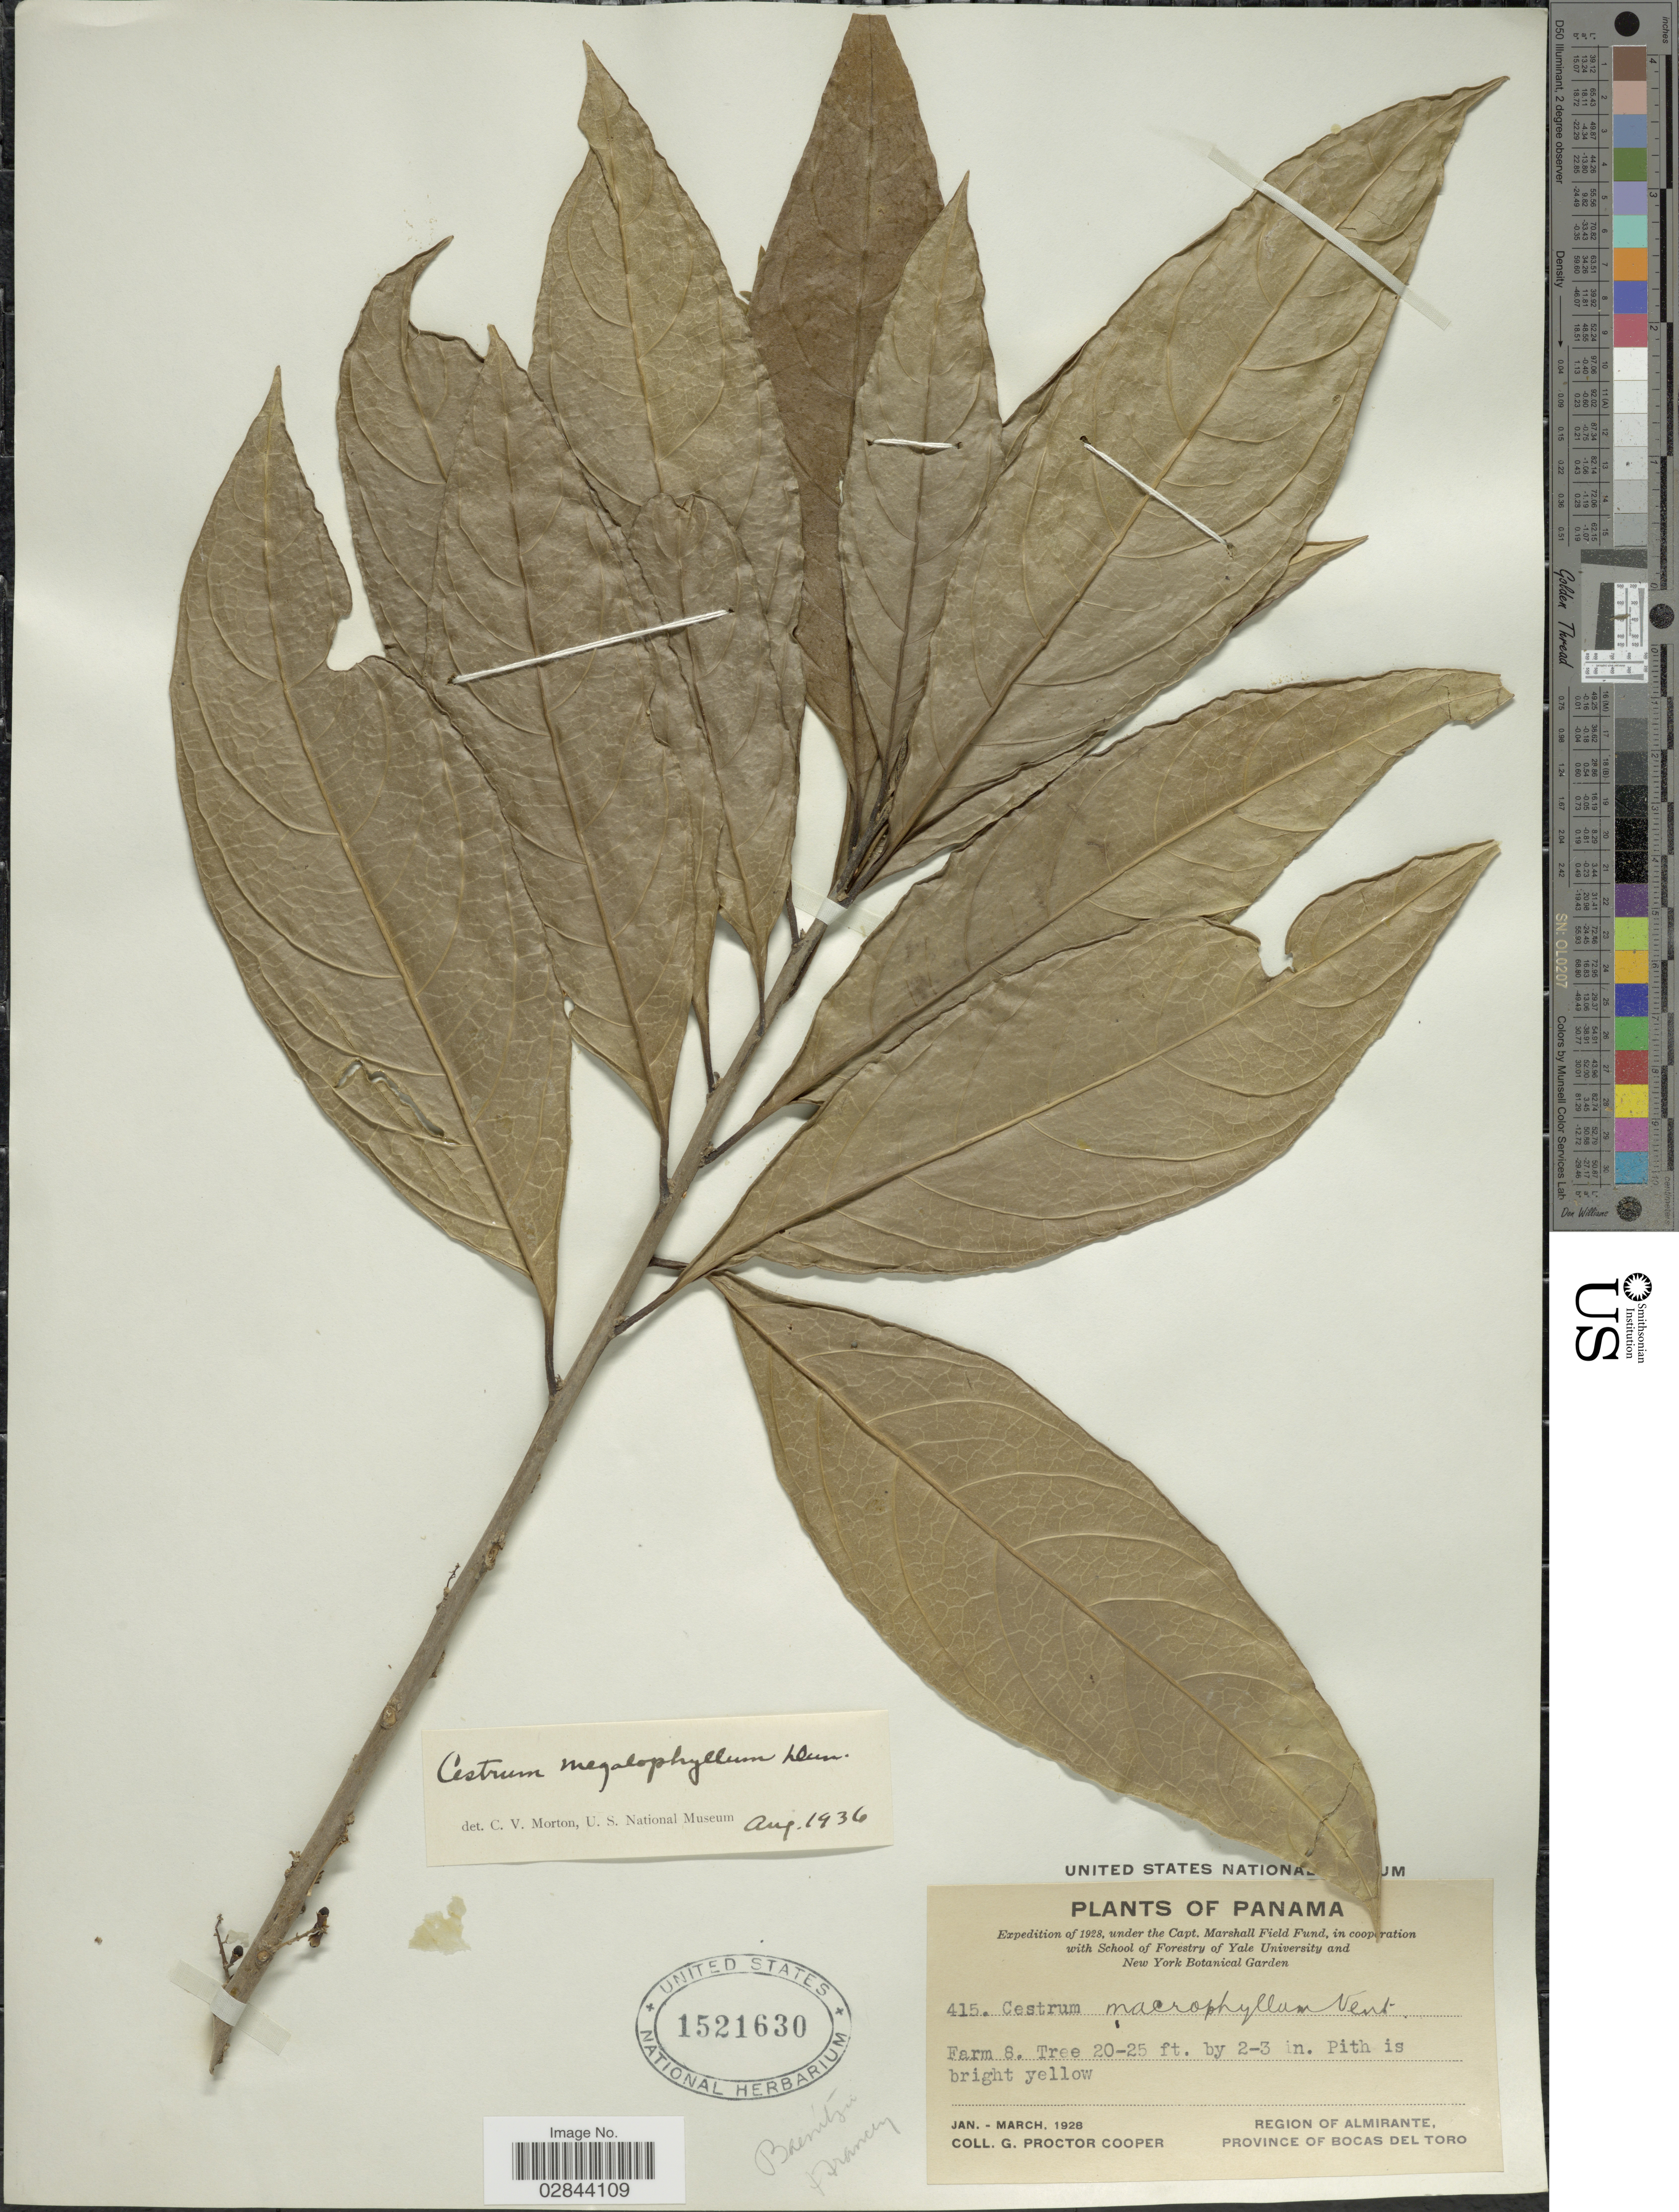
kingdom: Plantae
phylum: Tracheophyta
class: Magnoliopsida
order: Solanales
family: Solanaceae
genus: Cestrum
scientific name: Cestrum schlechtendahlii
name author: G. Don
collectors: G. Cooper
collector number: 415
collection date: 1928-01/1928-03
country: Panama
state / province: Bocas del Toro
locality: Region of Almirante.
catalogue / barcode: US 1521630